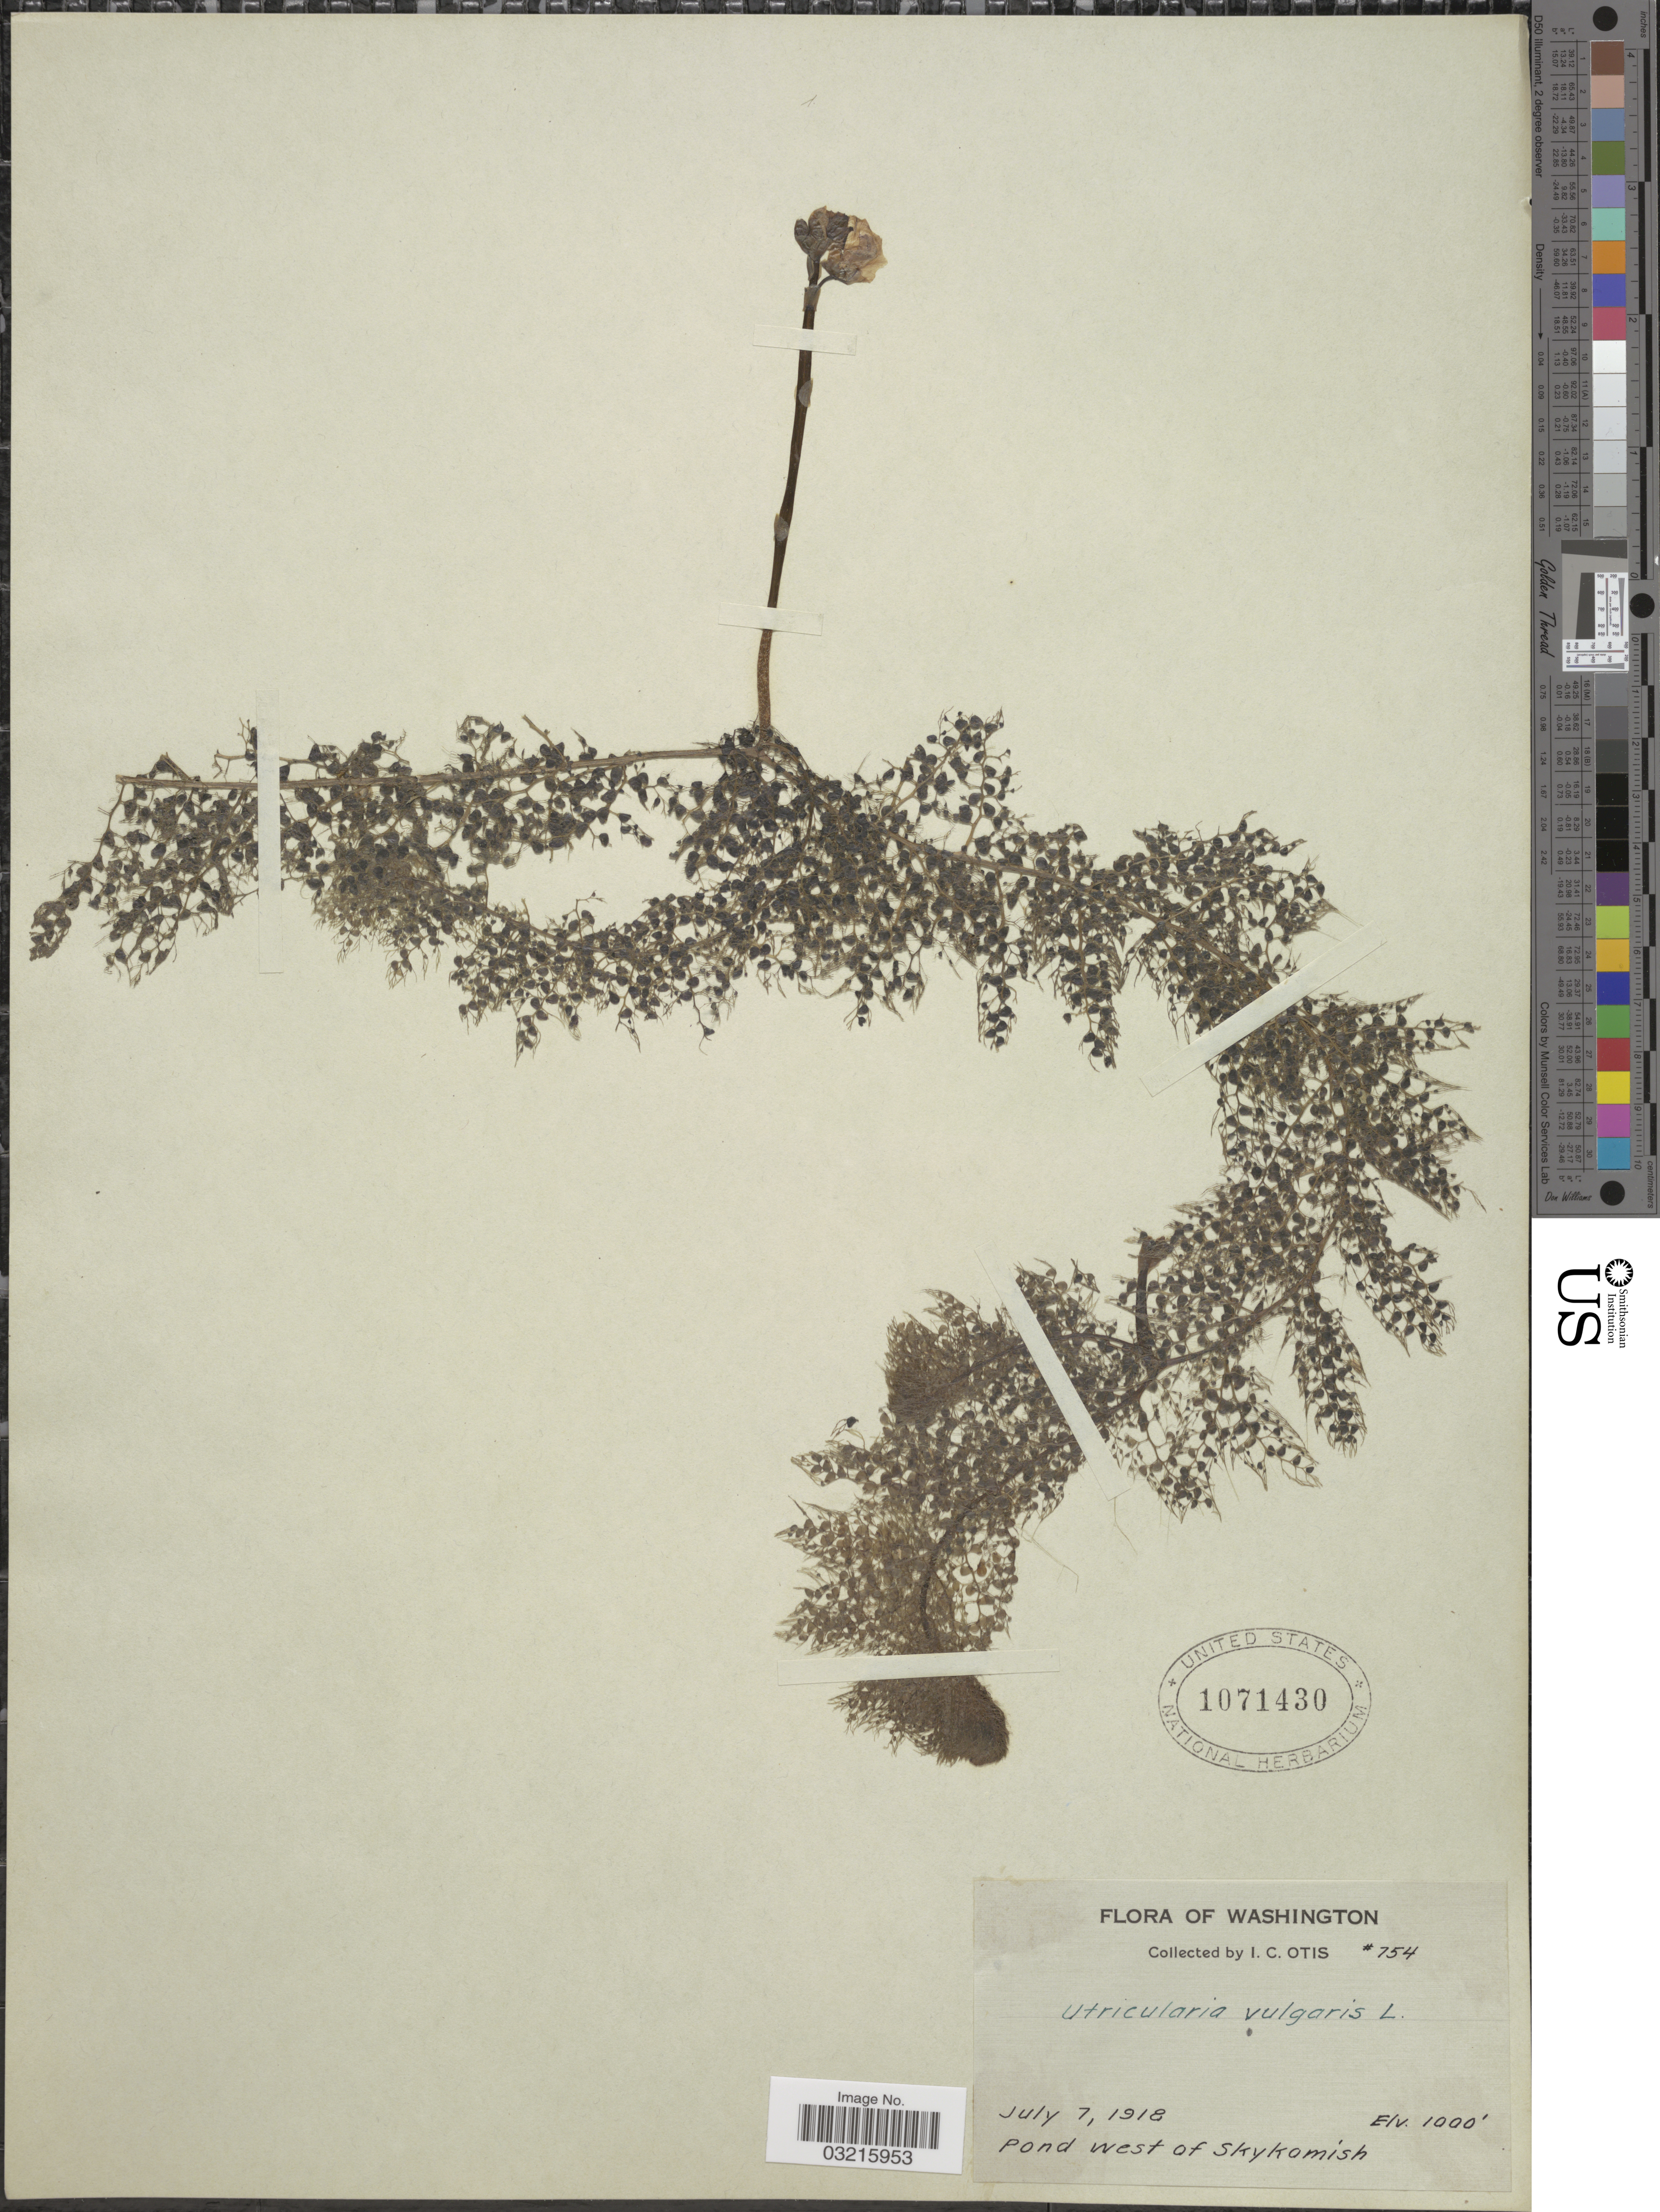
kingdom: Plantae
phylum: Tracheophyta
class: Magnoliopsida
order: Lamiales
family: Lentibulariaceae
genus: Utricularia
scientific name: Utricularia vulgaris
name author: L.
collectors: I. C. Otis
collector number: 754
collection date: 1918-07-07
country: United States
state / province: Washington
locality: Pond West of Skykomish.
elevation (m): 305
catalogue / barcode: US 1071430